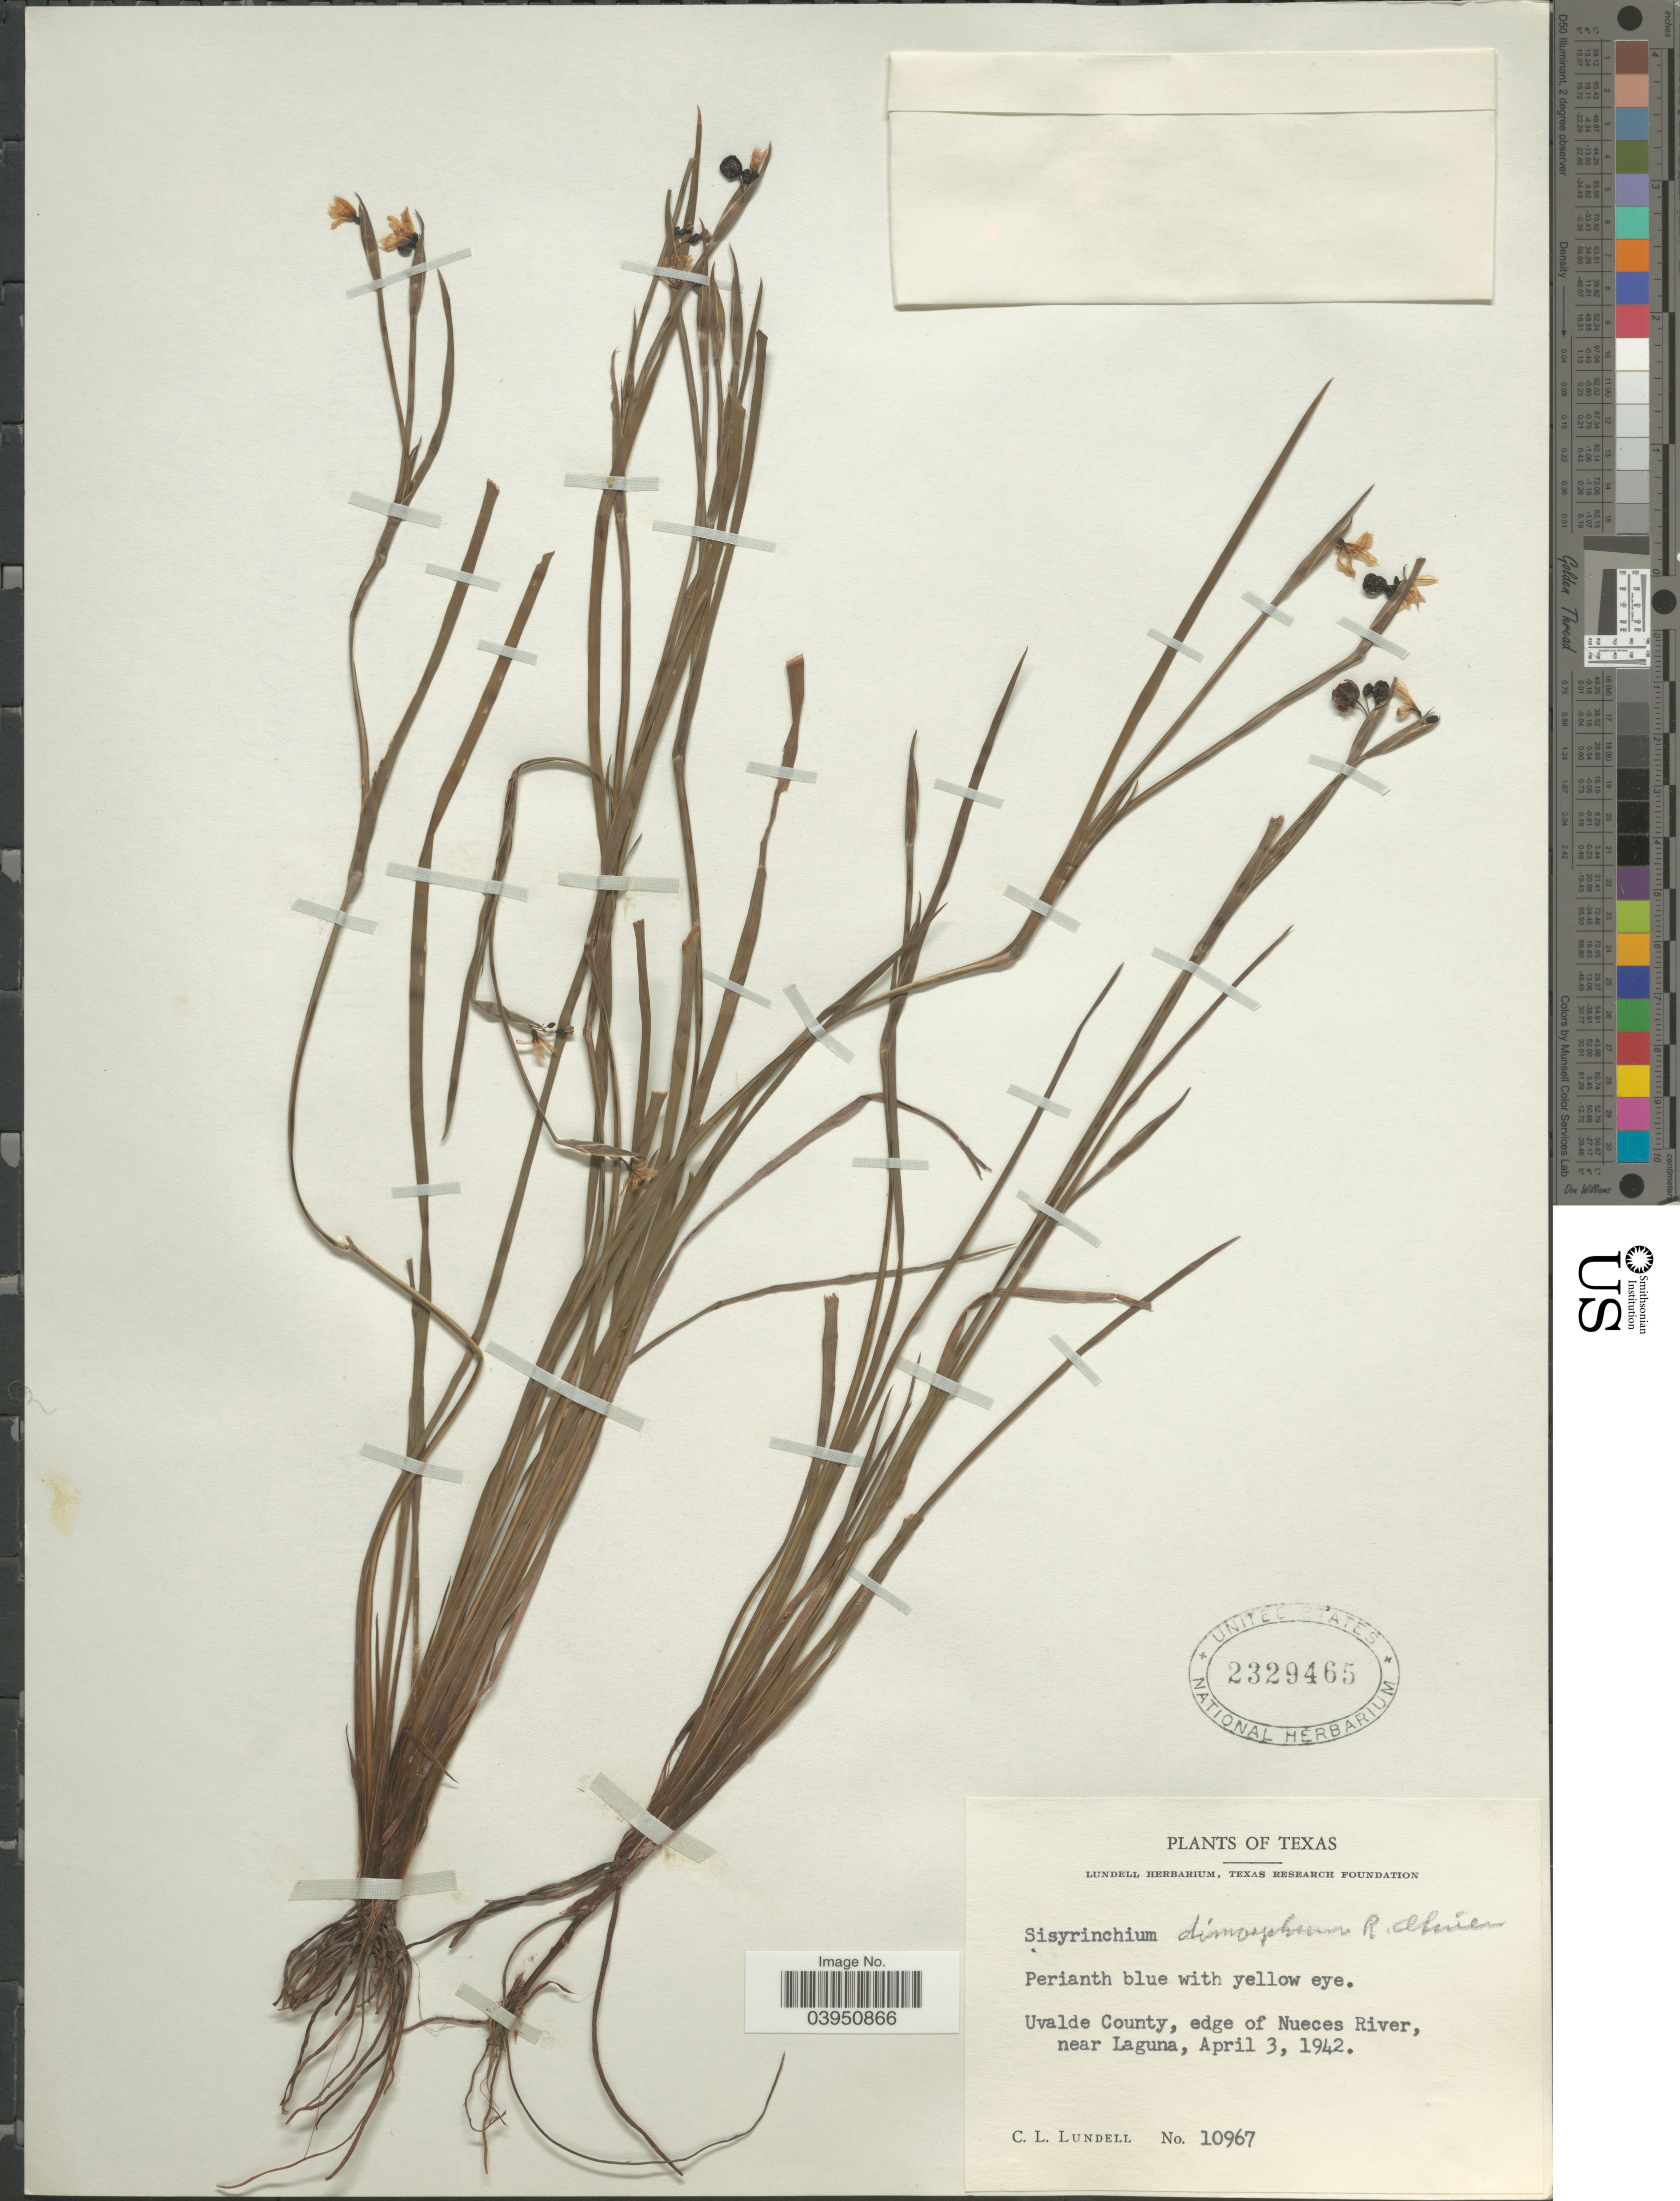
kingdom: Plantae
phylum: Tracheophyta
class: Liliopsida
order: Asparagales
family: Iridaceae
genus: Sisyrinchium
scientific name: Sisyrinchium dimorphum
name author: R.L. Oliv.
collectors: C. L. Lundell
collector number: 10967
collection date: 1942-04-03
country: United States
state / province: Texas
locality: Uvalde County, edge of Nueces river, near Laguna.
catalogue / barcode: US 2329465